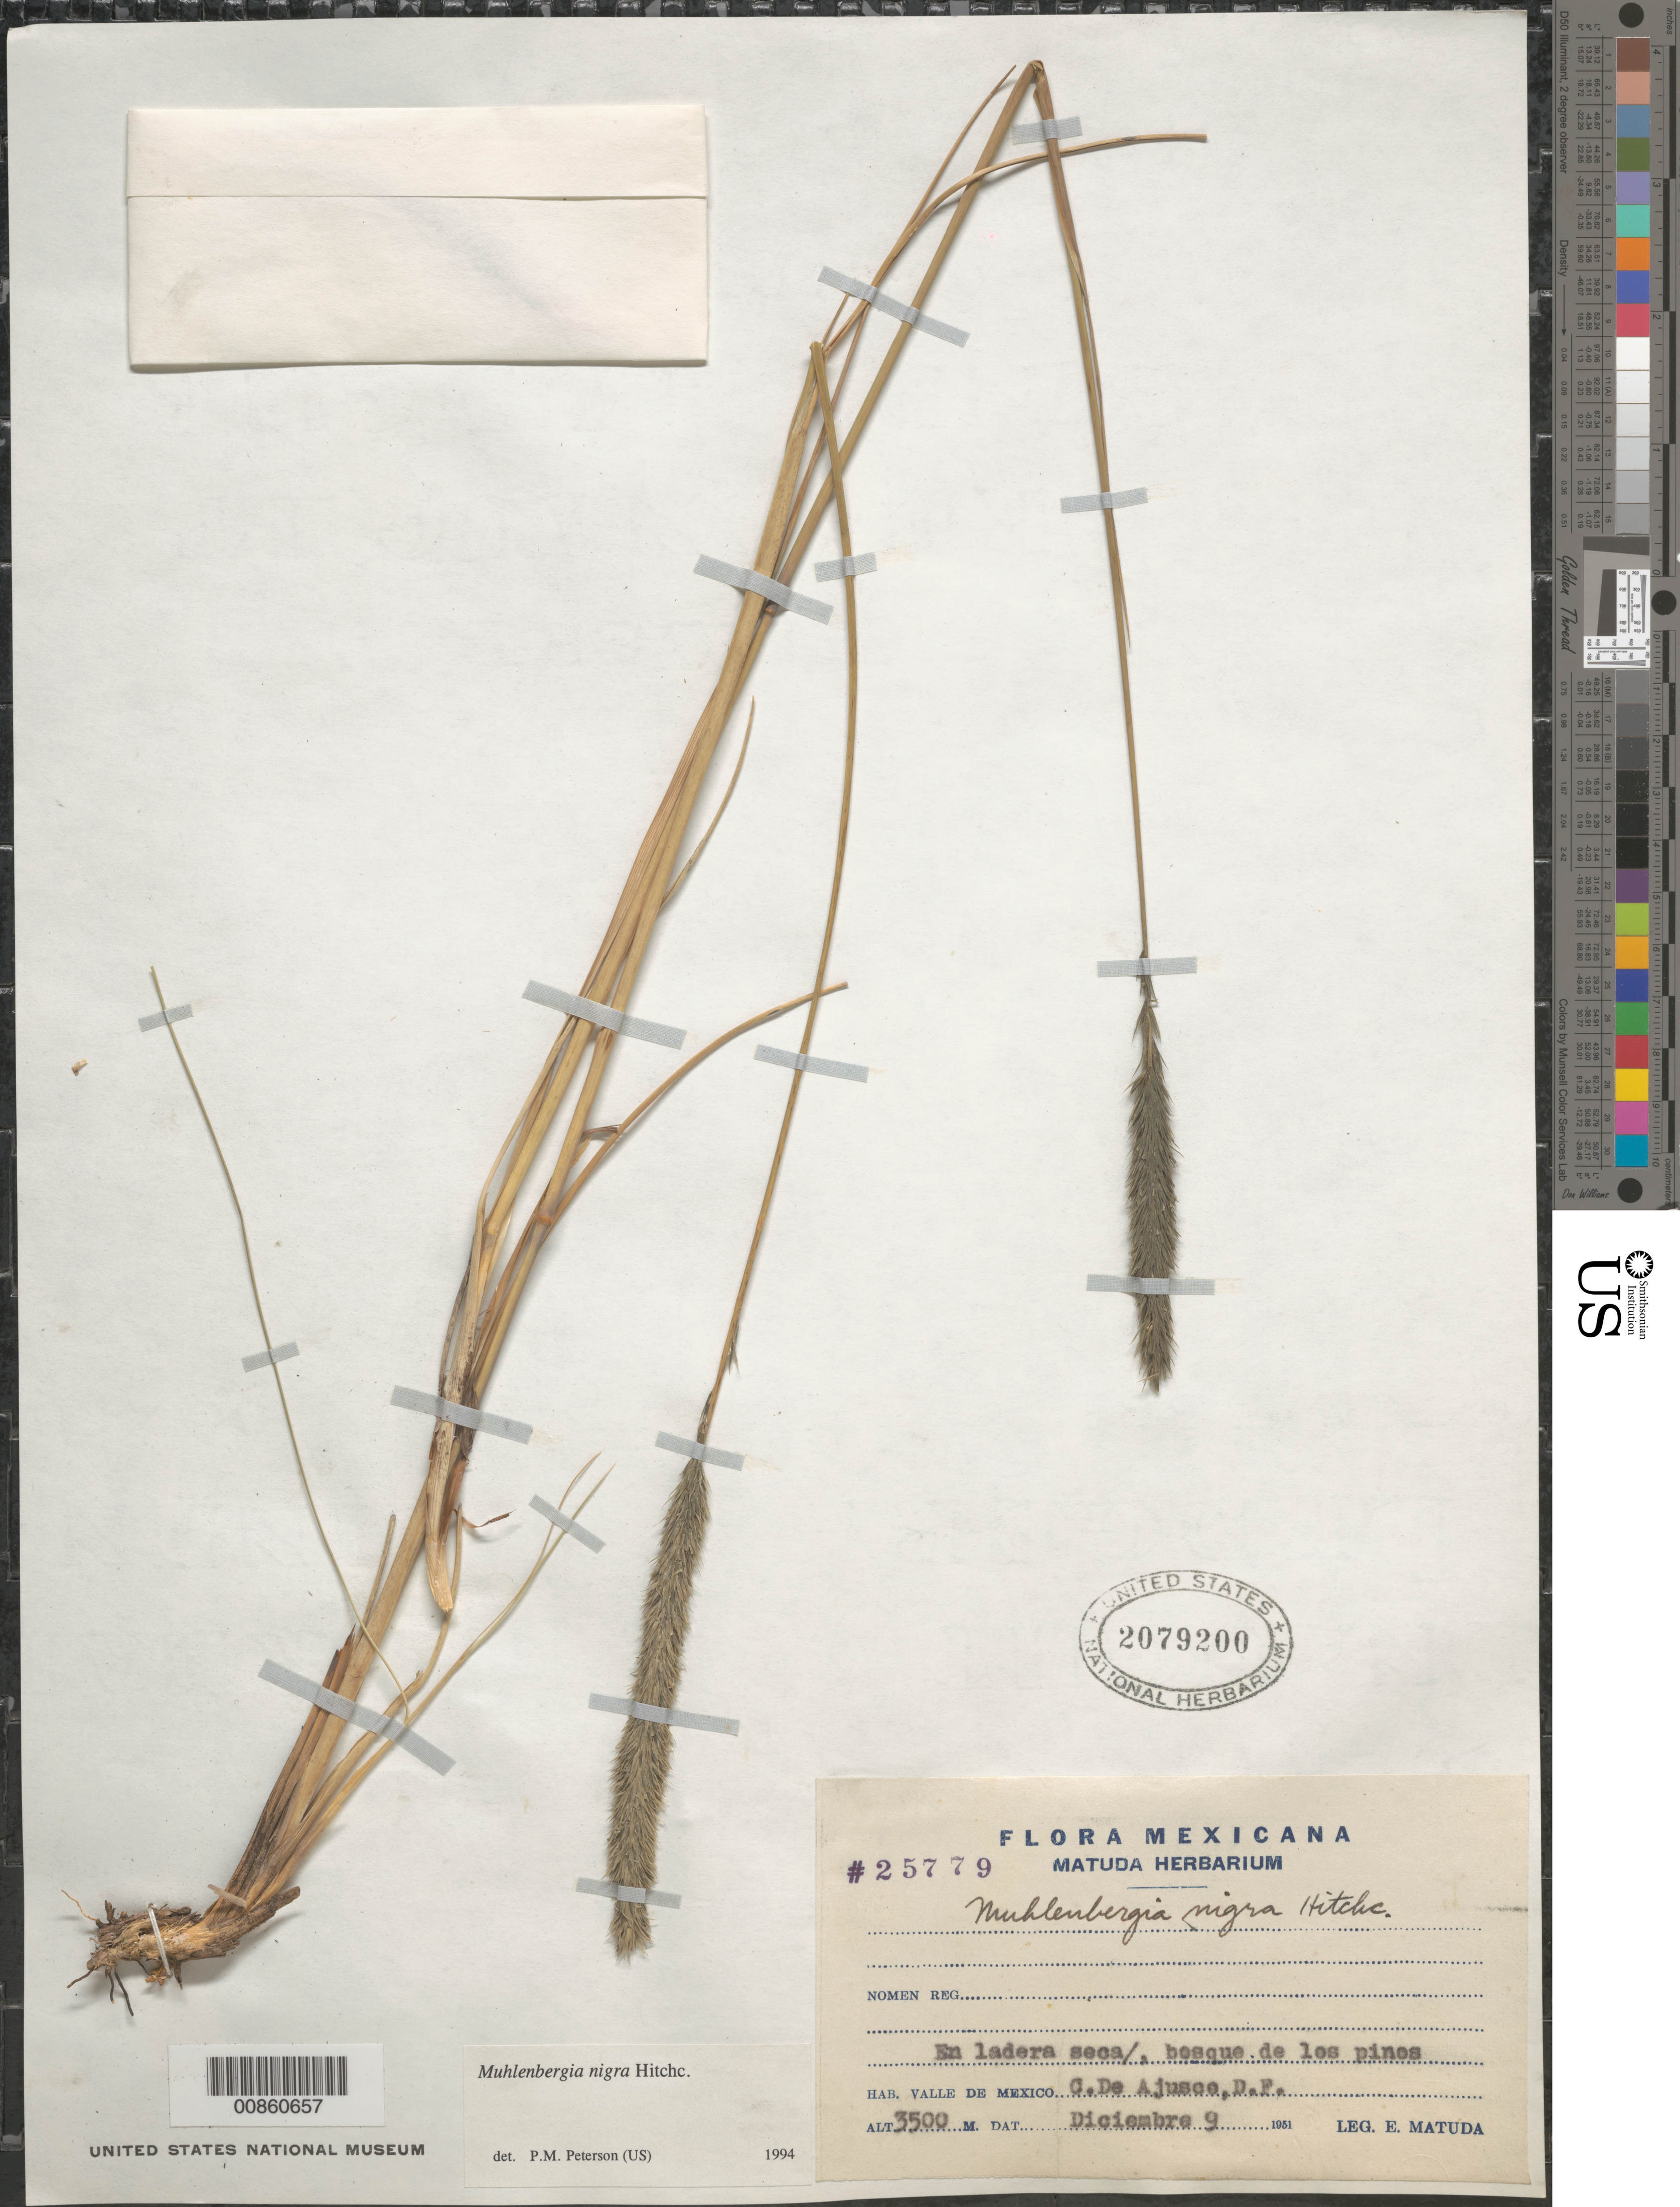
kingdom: Plantae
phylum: Tracheophyta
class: Liliopsida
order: Poales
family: Poaceae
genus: Muhlenbergia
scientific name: Muhlenbergia nigra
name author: Hitchc.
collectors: E. Matuda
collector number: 25779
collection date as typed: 09 Dec 1951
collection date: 1951-12-09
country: Mexico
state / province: Distrito Federal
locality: Cerro de Ajusco, D.F.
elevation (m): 3500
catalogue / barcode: US 2079200